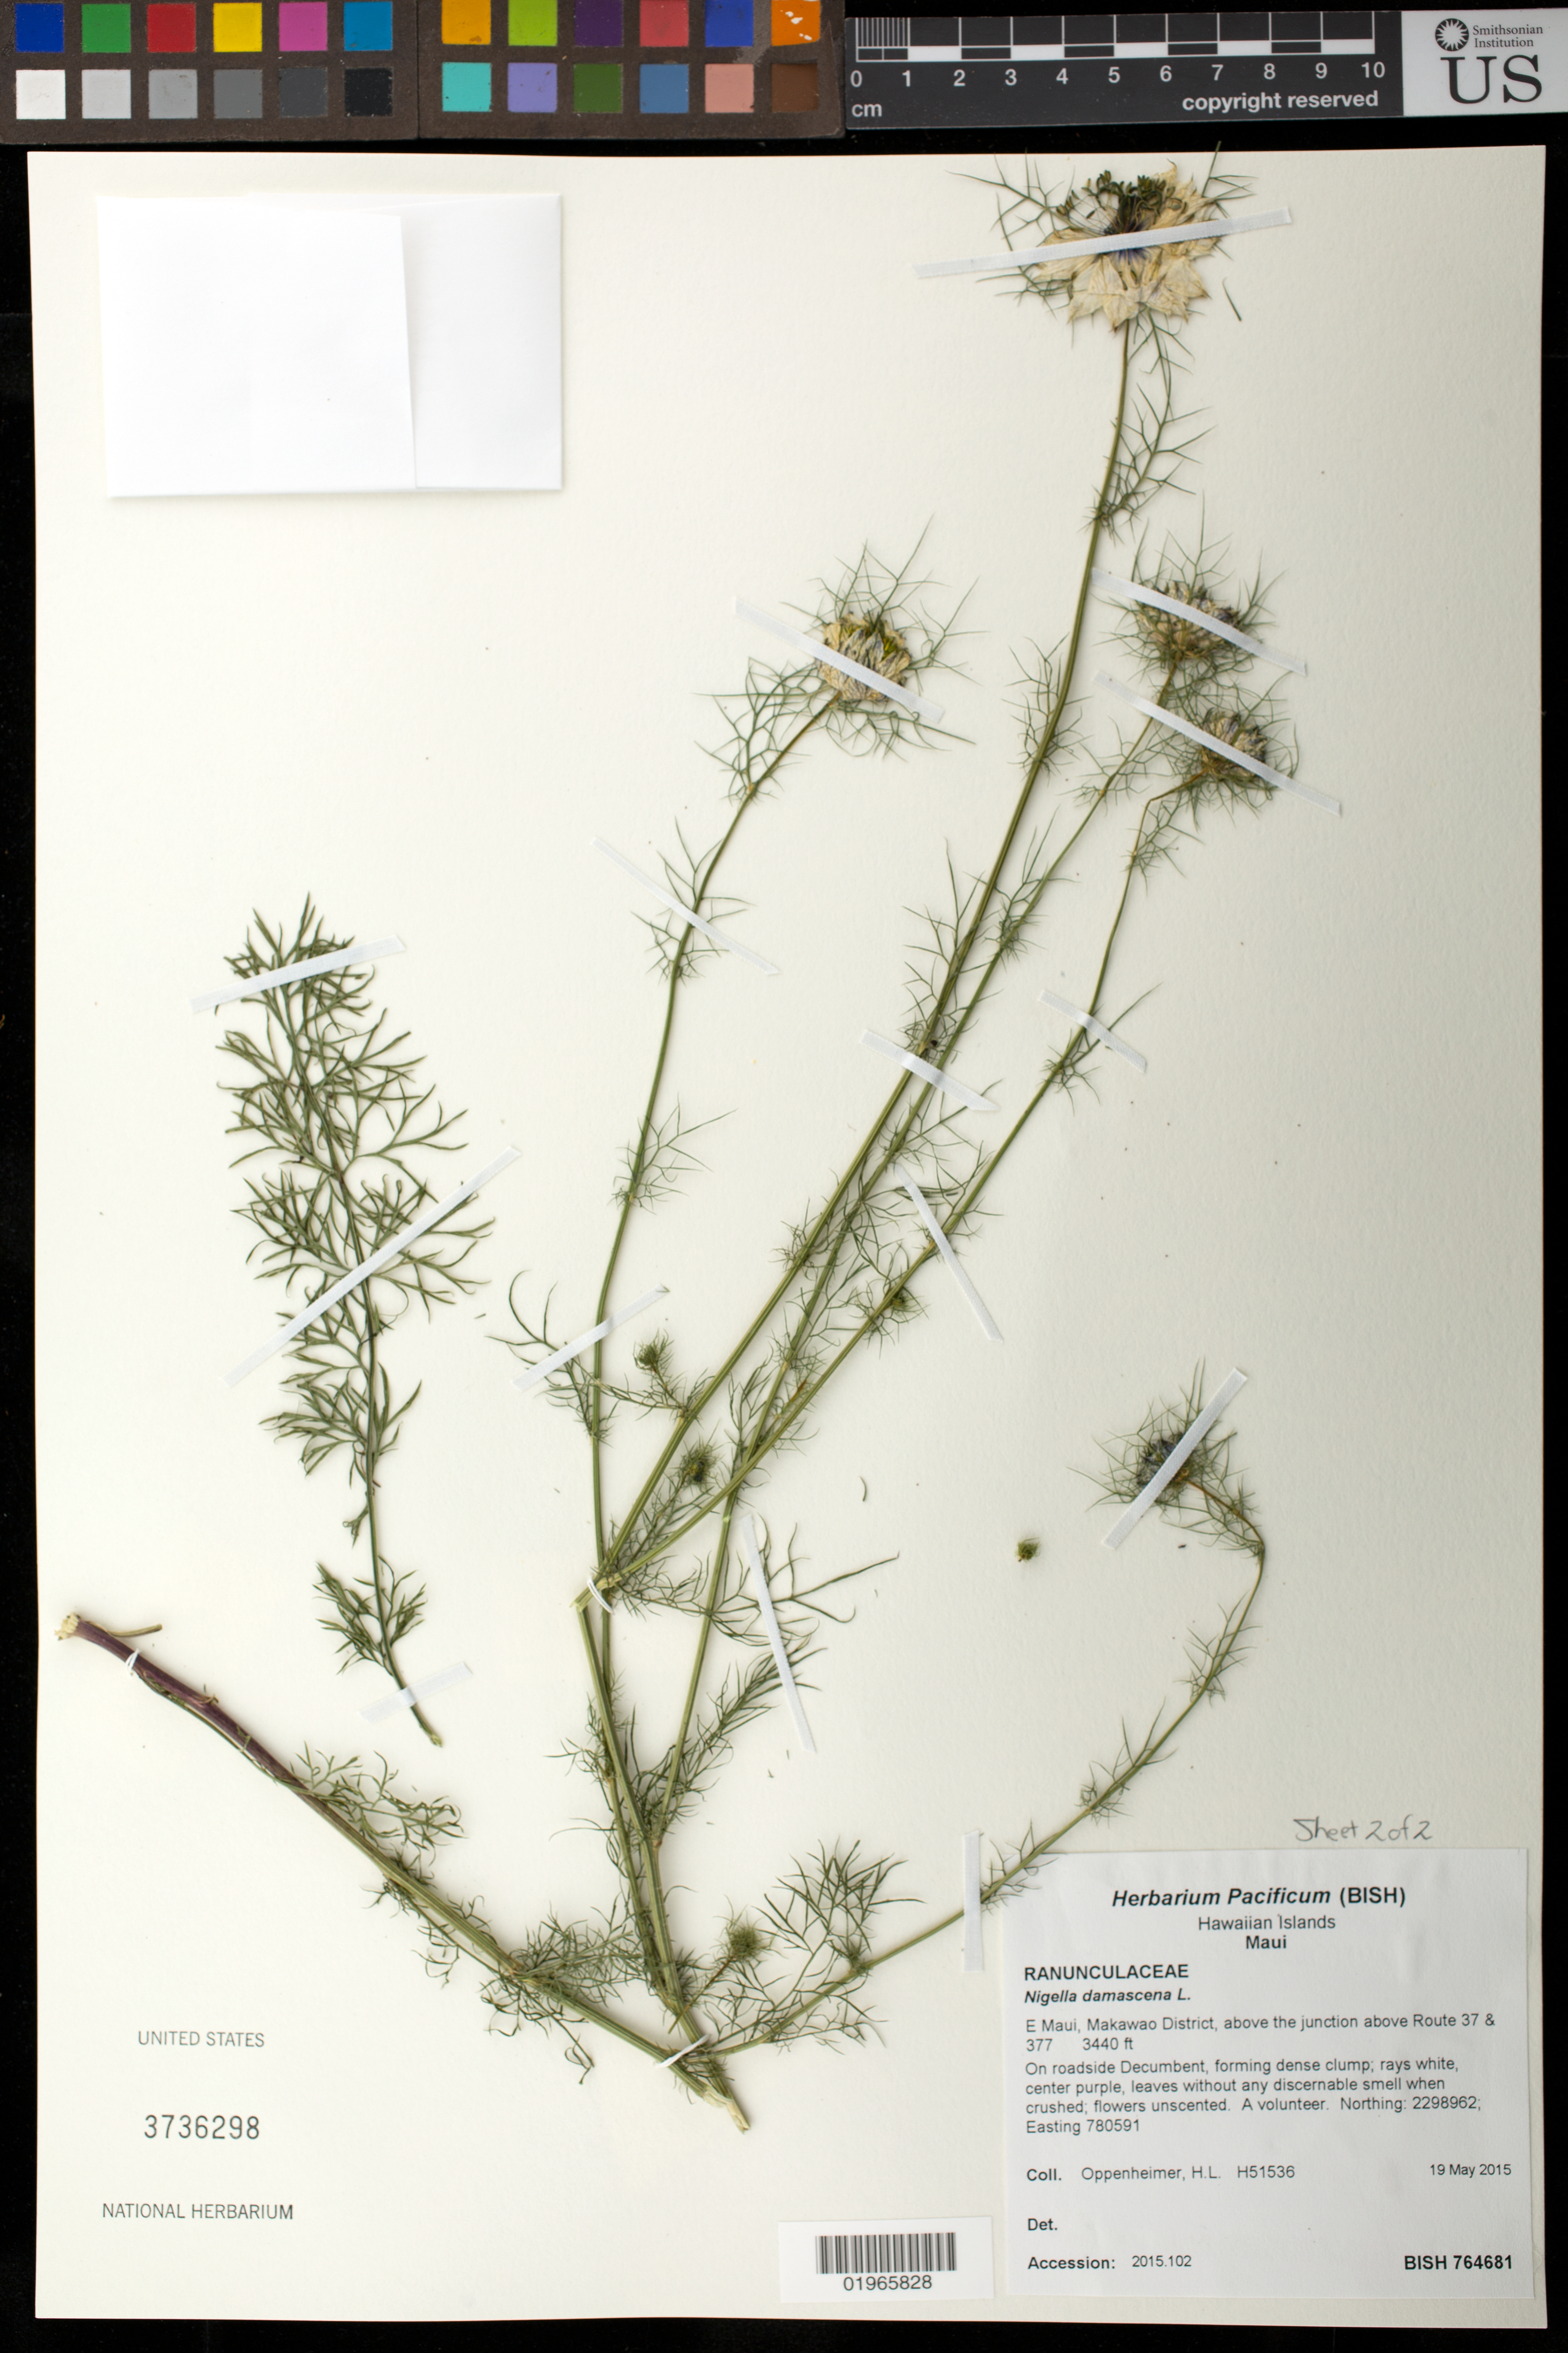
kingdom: Plantae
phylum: Tracheophyta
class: Magnoliopsida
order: Ranunculales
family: Ranunculaceae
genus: Nigella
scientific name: Nigella damascena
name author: L.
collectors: H. L. Oppenheimer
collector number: H51536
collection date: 2015-05-19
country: United States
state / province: Hawaii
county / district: Maui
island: Maui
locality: Makawao District, East Maui, above the junction of Route 37 and Route 377.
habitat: Roadside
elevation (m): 1049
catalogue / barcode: US 3736298